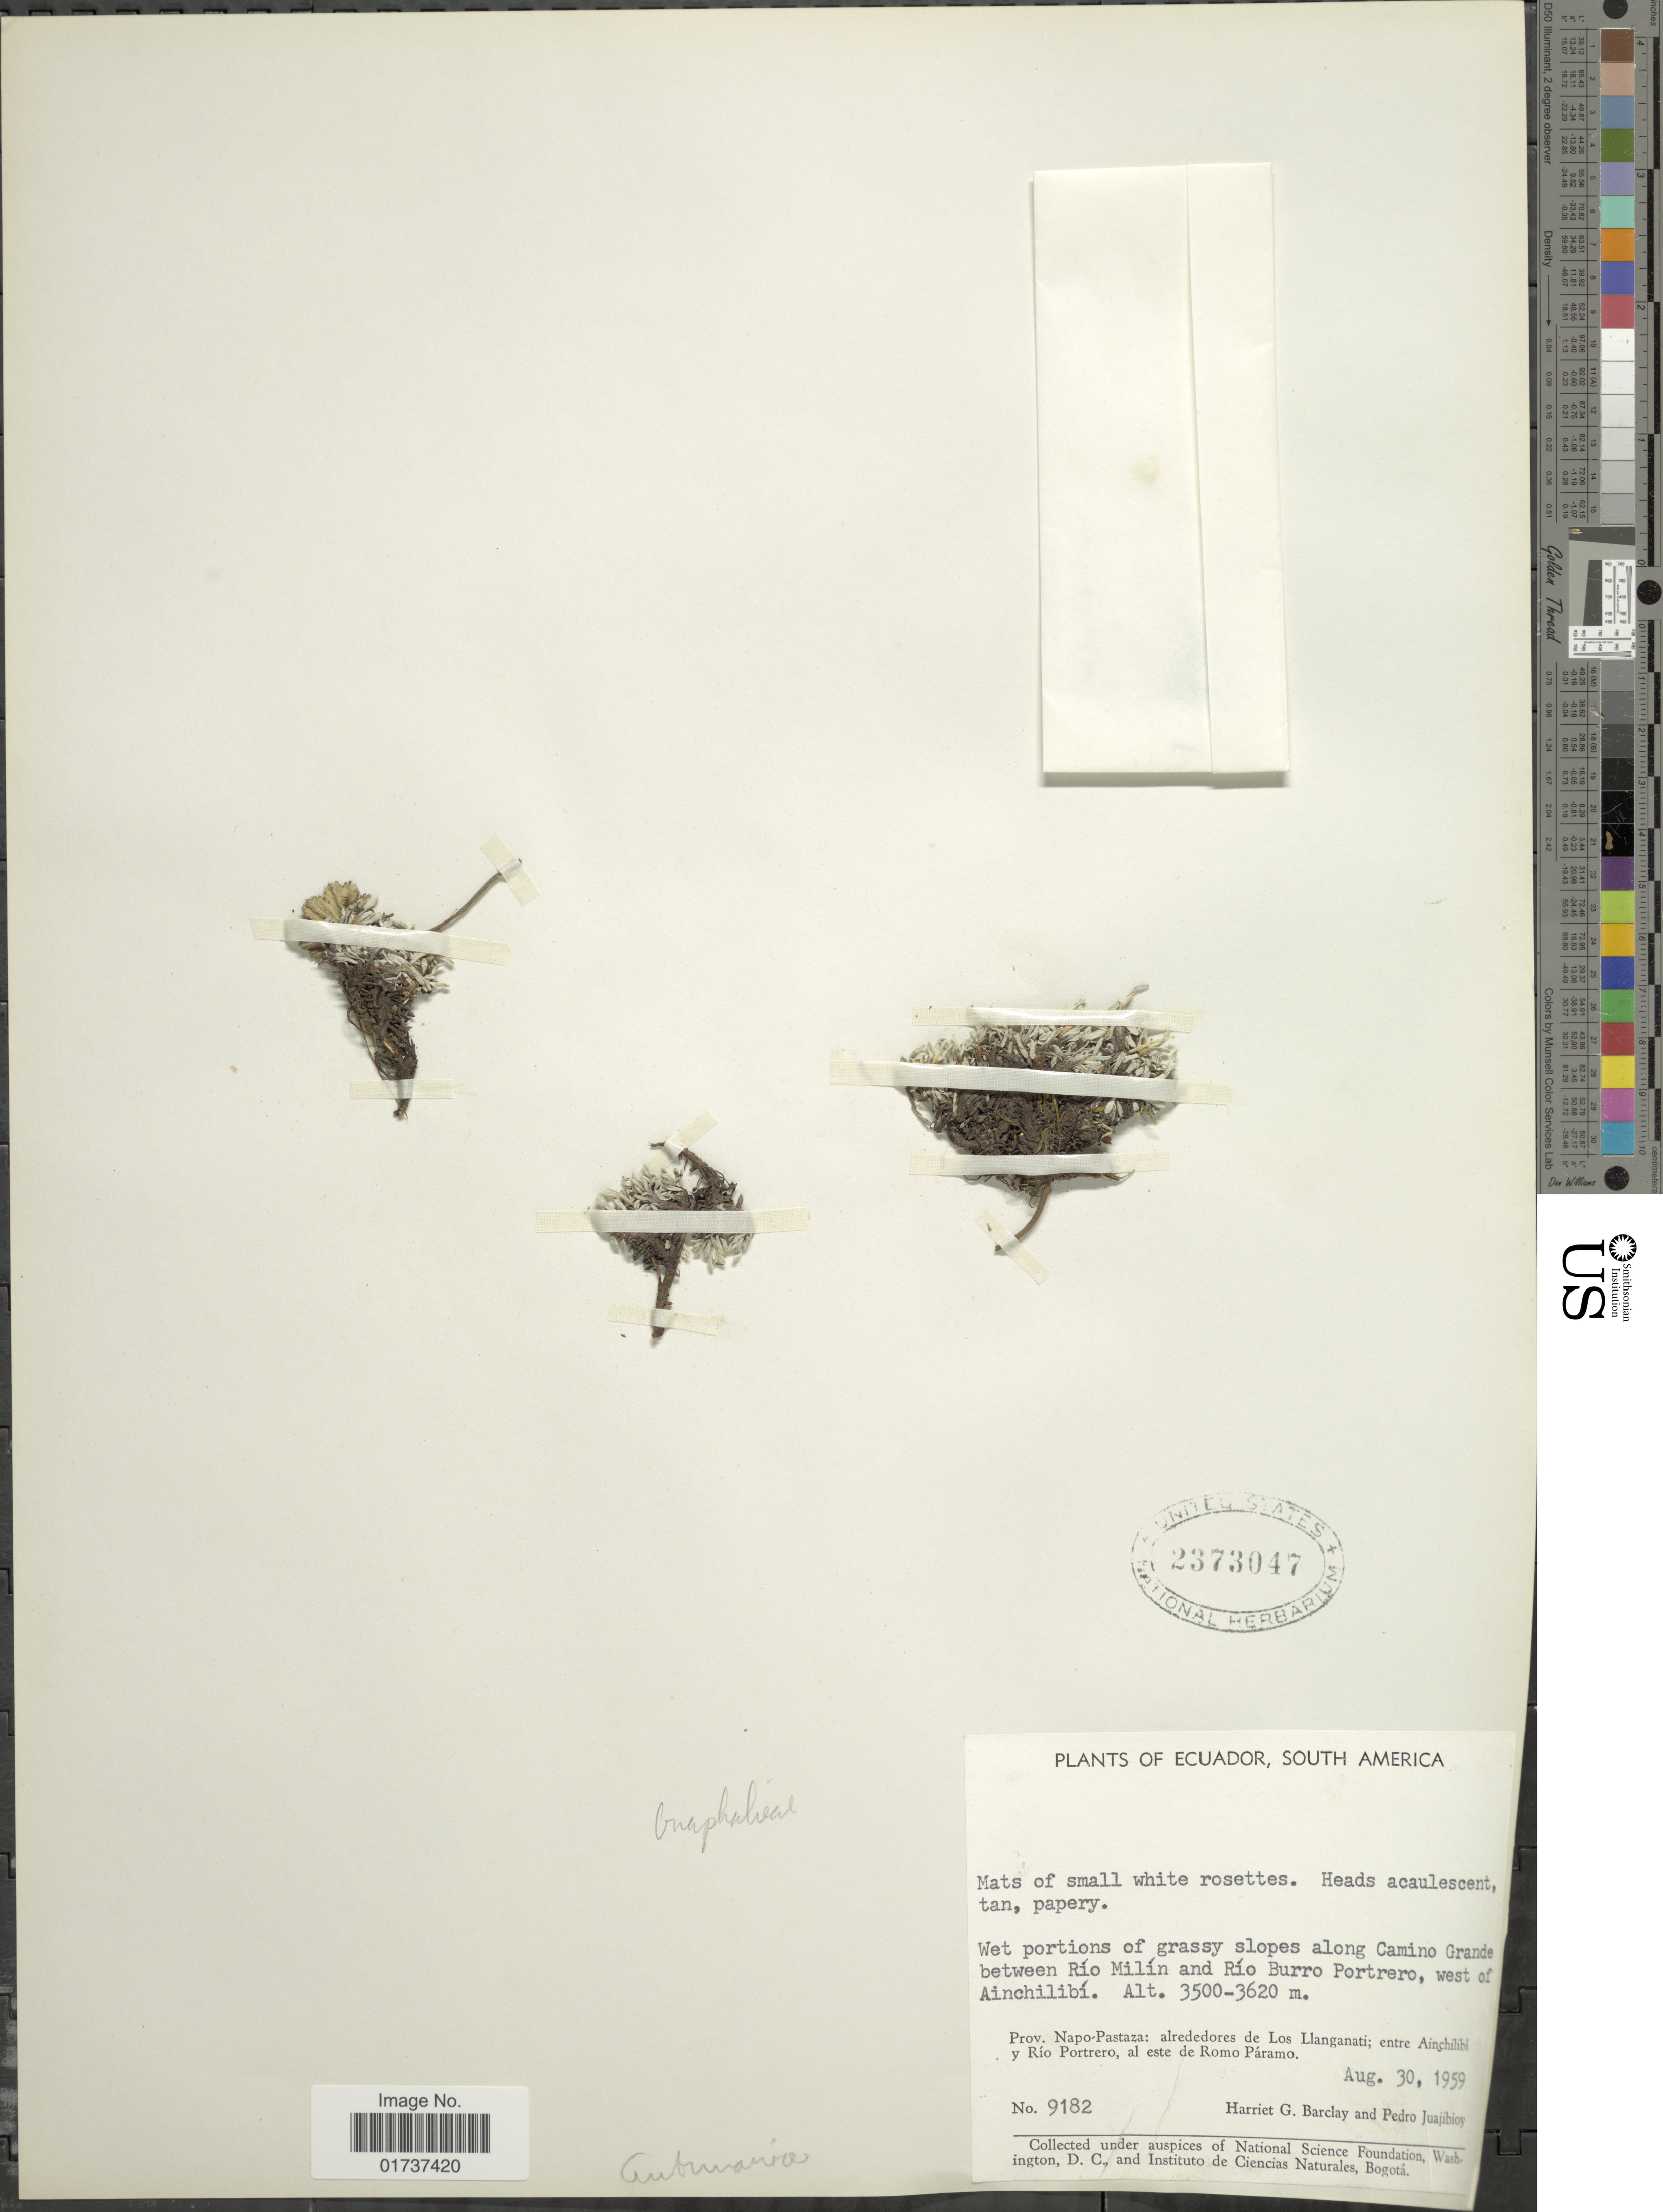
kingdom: Plantae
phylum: Tracheophyta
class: Magnoliopsida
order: Asterales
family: Asteraceae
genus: Lucilia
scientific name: Lucilia kunthiana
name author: (DC.) Zardini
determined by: Dillon, M. O.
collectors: H. G. Barclay & P. Juajibioy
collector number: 9182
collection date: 1959-08-30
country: Ecuador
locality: Wet portion of grassy slopes along Camino Grande between Río Milín and Río Burro Portrero, west of Ainchilibí, Prov. Napo-Pastaza: alrededores de Los Llanganati; entre Ainchilibi y Río Portrero, al este de Romo Páramo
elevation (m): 3500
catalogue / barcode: US 2373047